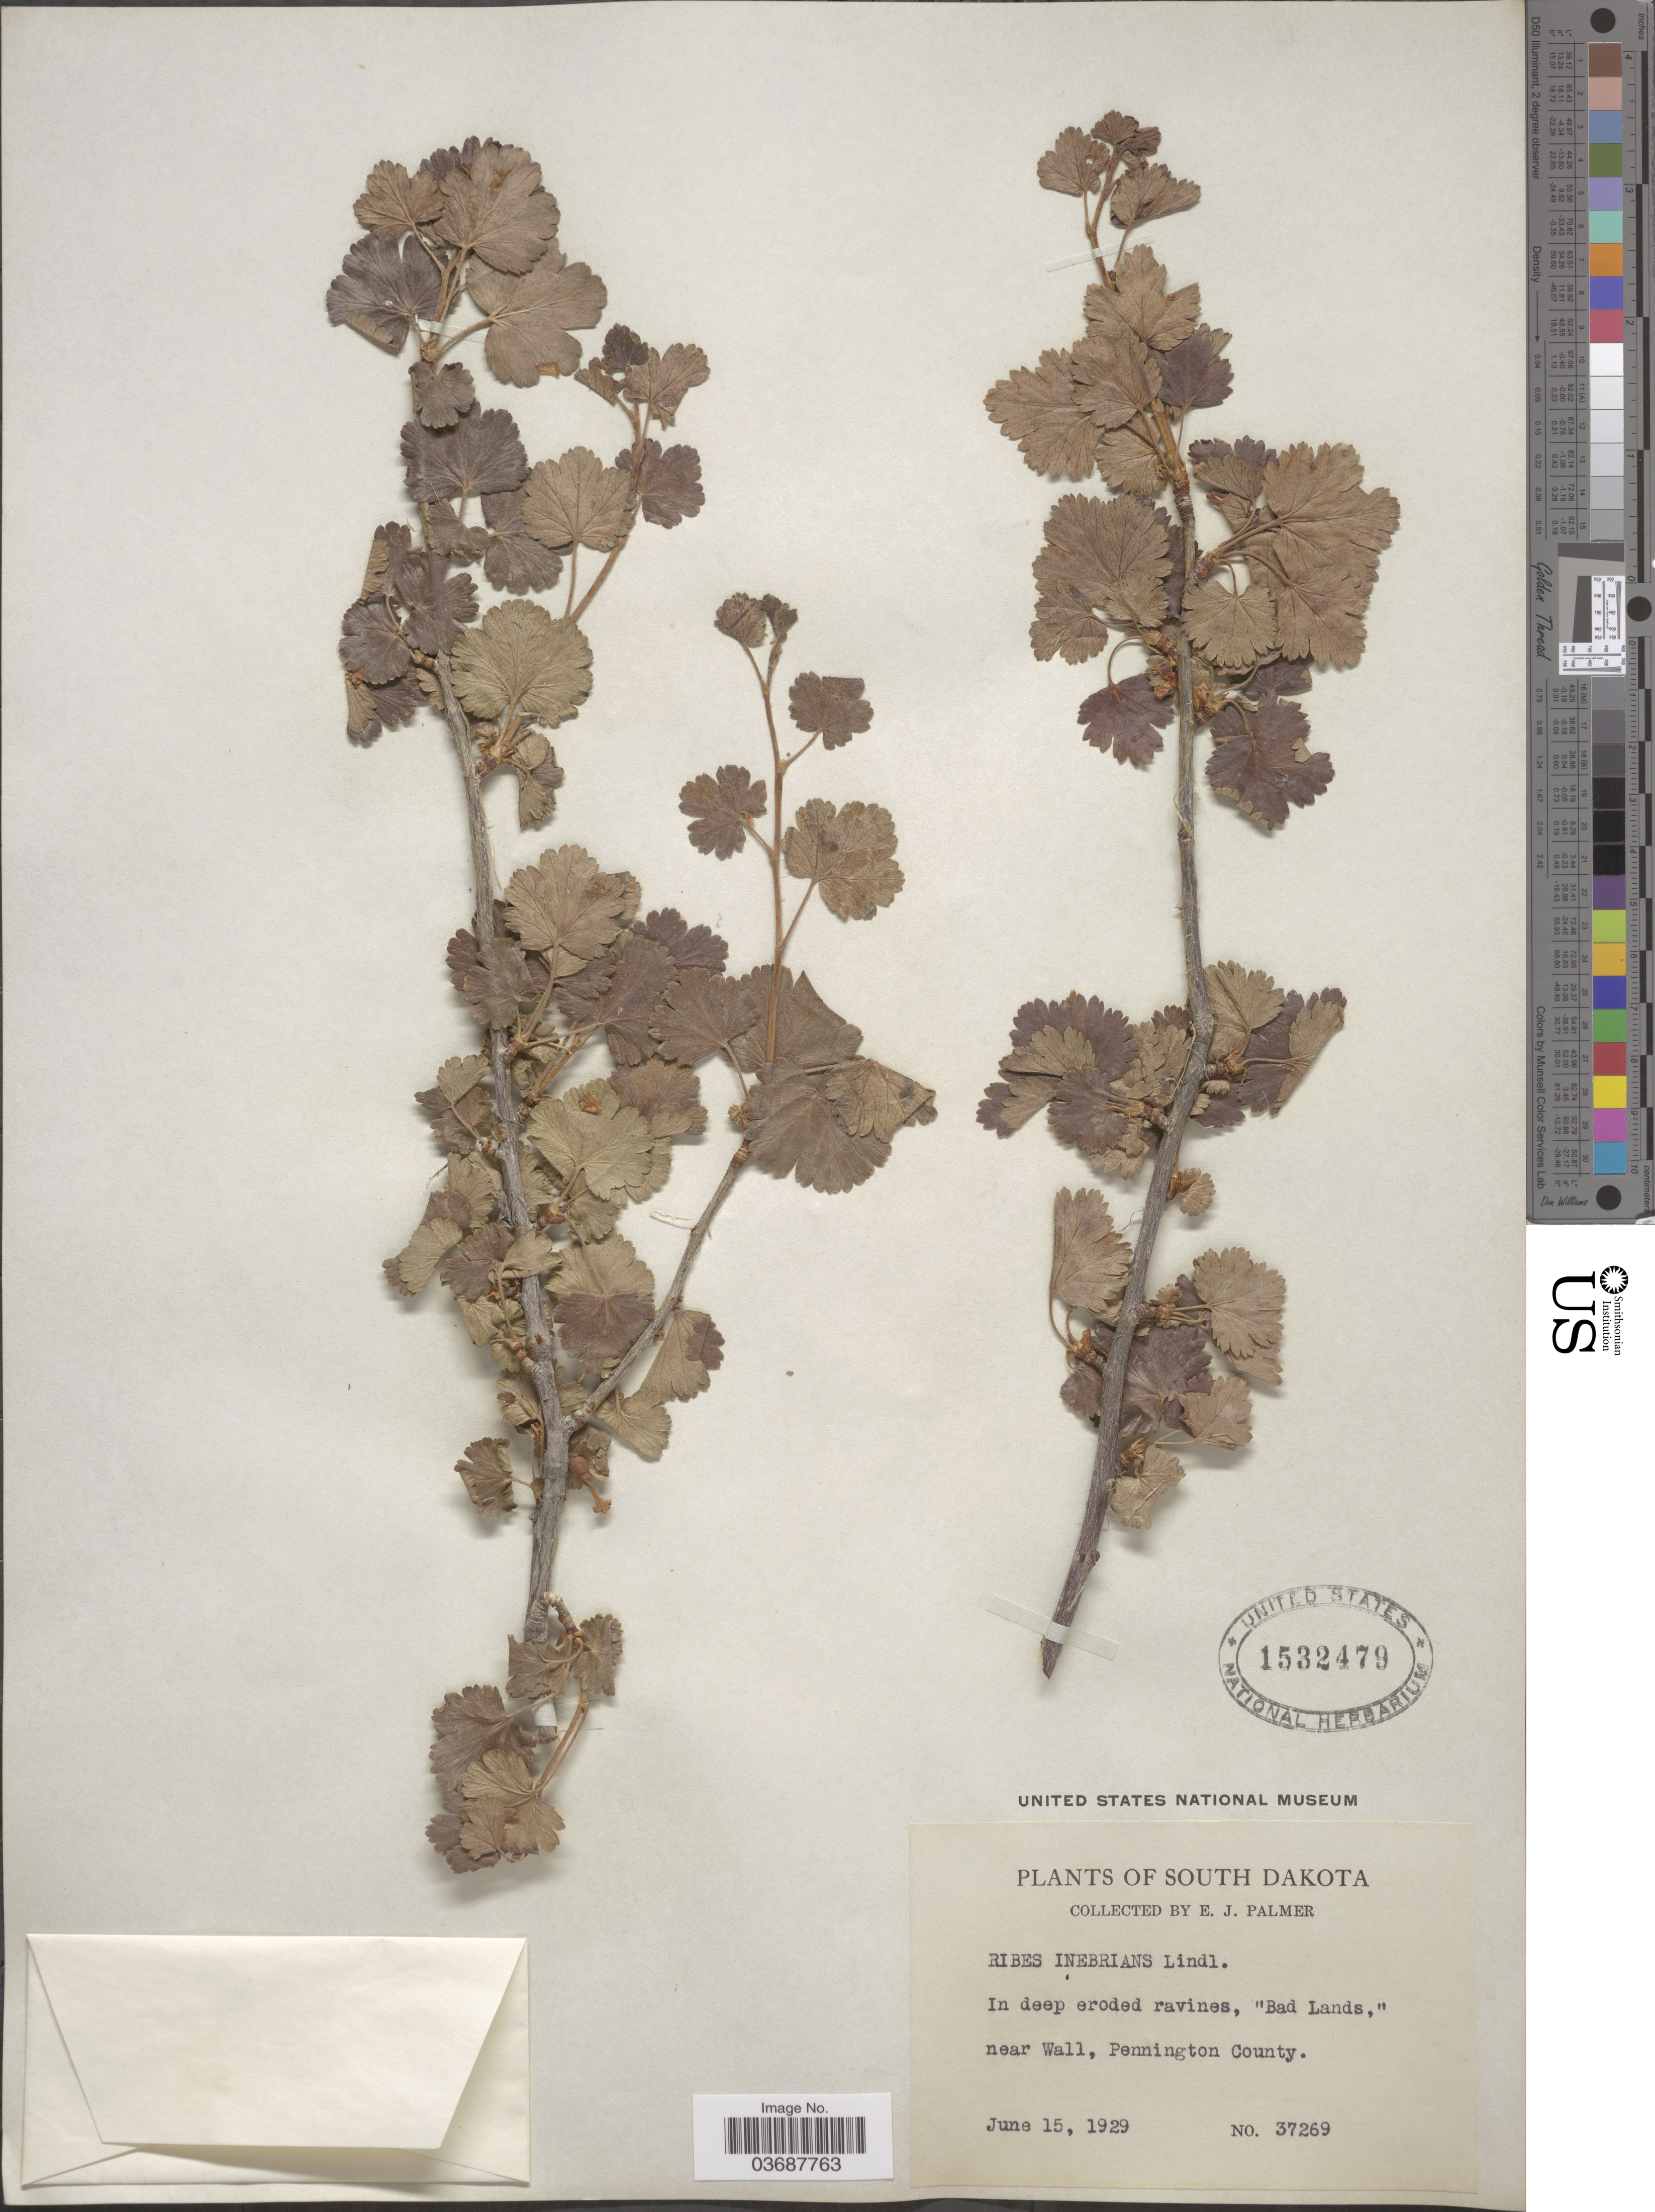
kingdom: Plantae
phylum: Tracheophyta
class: Magnoliopsida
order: Saxifragales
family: Grossulariaceae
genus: Ribes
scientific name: Ribes inebrians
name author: Lindl.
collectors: E. J. Palmer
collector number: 37269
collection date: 1929-06-15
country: United States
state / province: South Dakota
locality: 'Bad Land,' near Wall, Pennington County.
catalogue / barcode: US 1532479